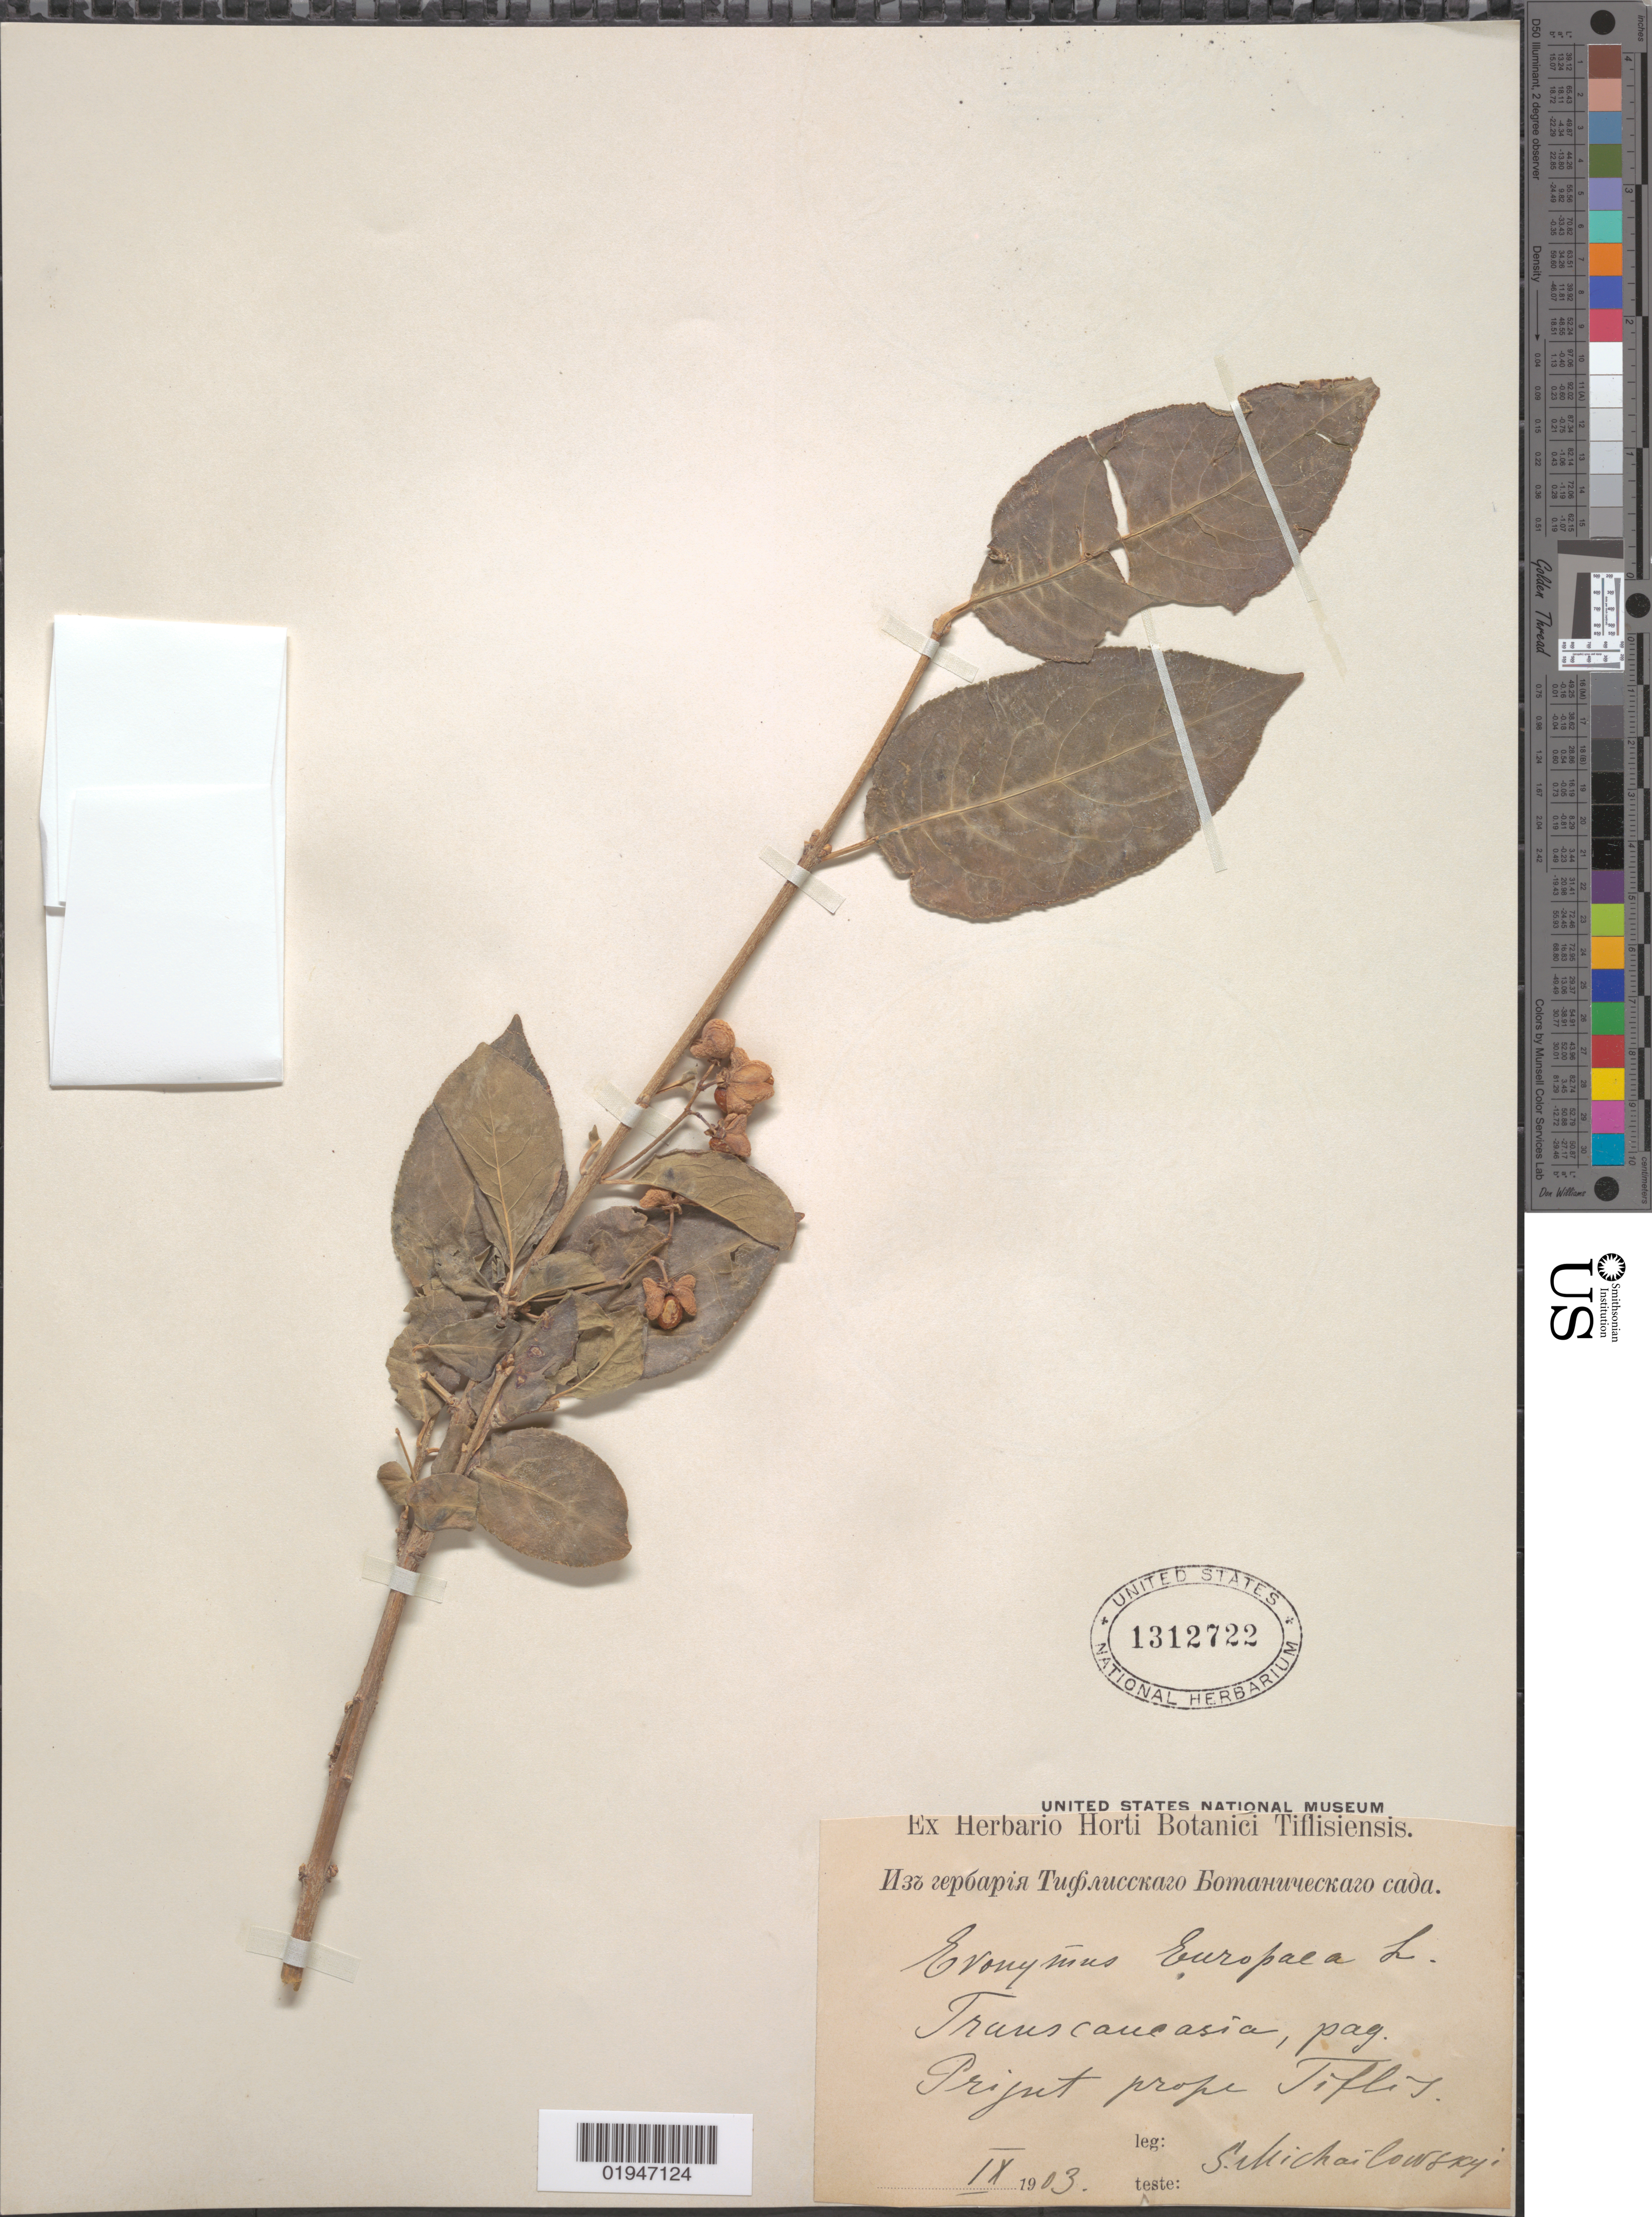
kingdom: Plantae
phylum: Tracheophyta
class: Magnoliopsida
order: Celastrales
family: Celastraceae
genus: Euonymus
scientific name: Euonymus europaeus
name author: L.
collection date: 1903-09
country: Russian Federation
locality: Transcaucasia. Priyut prope Tiflit [?]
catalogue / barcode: US 1312722